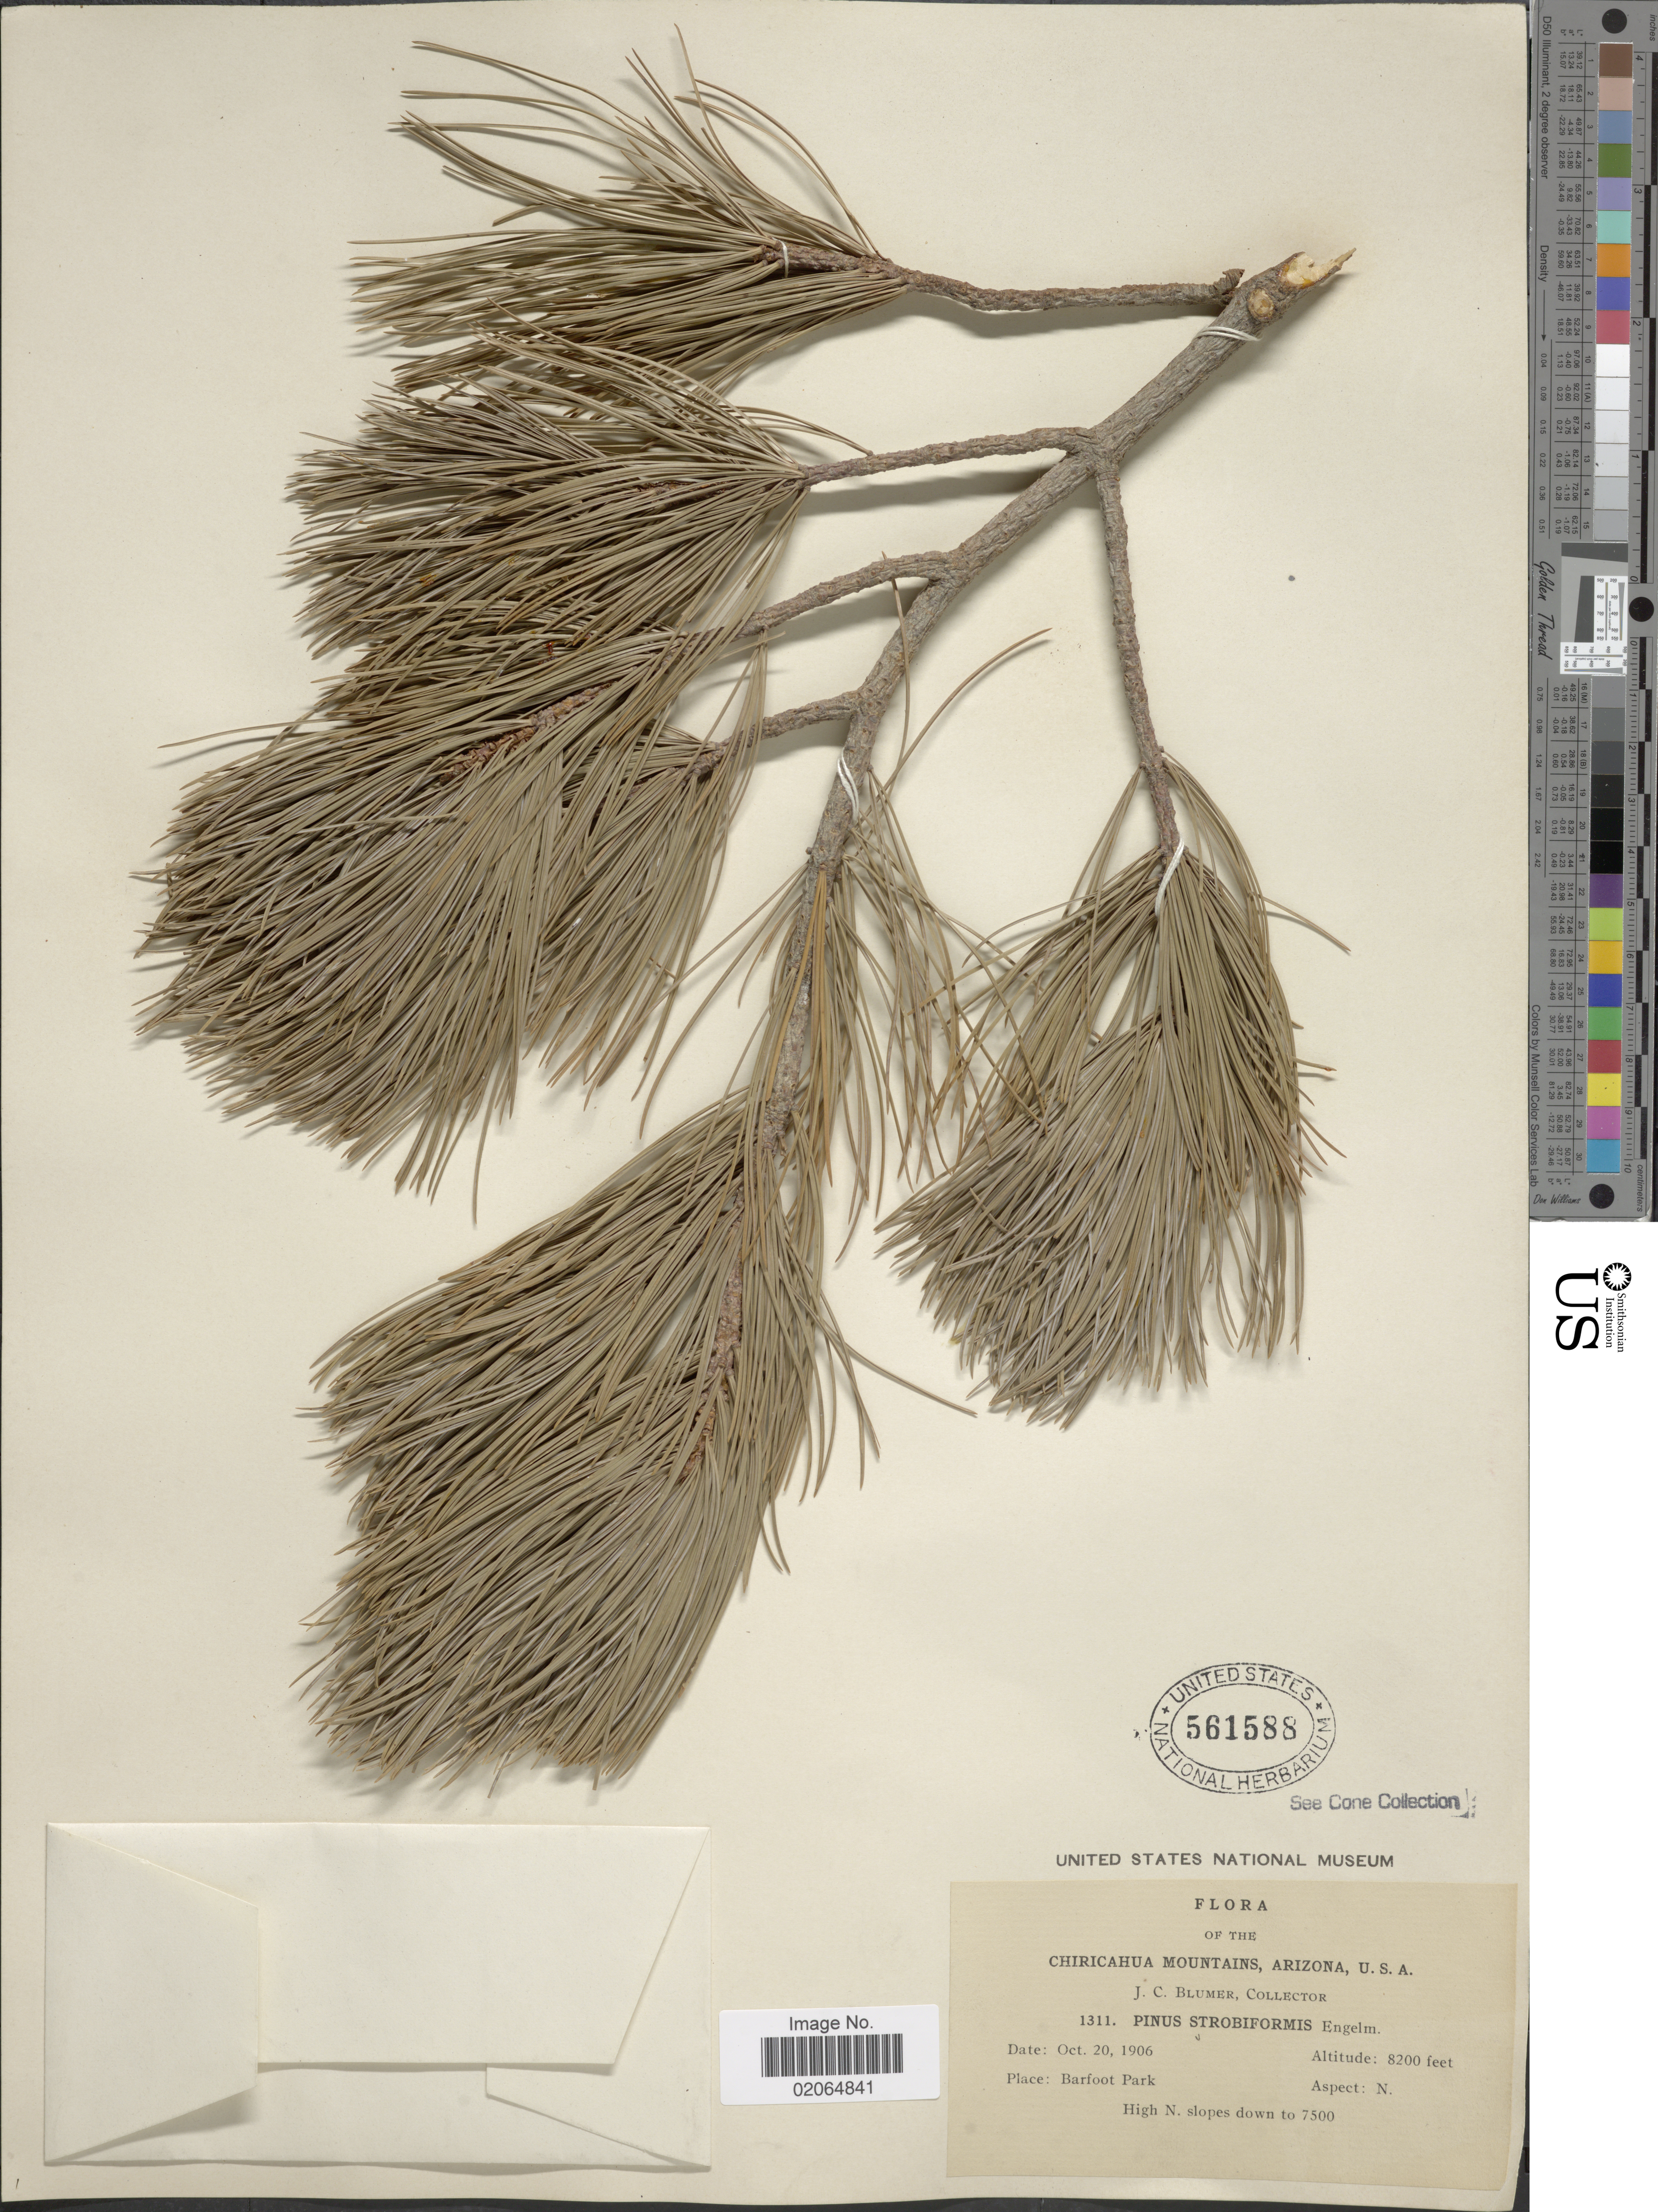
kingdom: Plantae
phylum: Tracheophyta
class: Pinopsida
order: Pinales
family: Pinaceae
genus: Pinus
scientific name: Pinus strobiformis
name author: Engelm.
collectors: J. C. Blumer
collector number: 1311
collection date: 1906-10-20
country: United States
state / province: Arizona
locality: Chiricahua Mountains, Barfoot Park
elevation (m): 2499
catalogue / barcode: US 561588